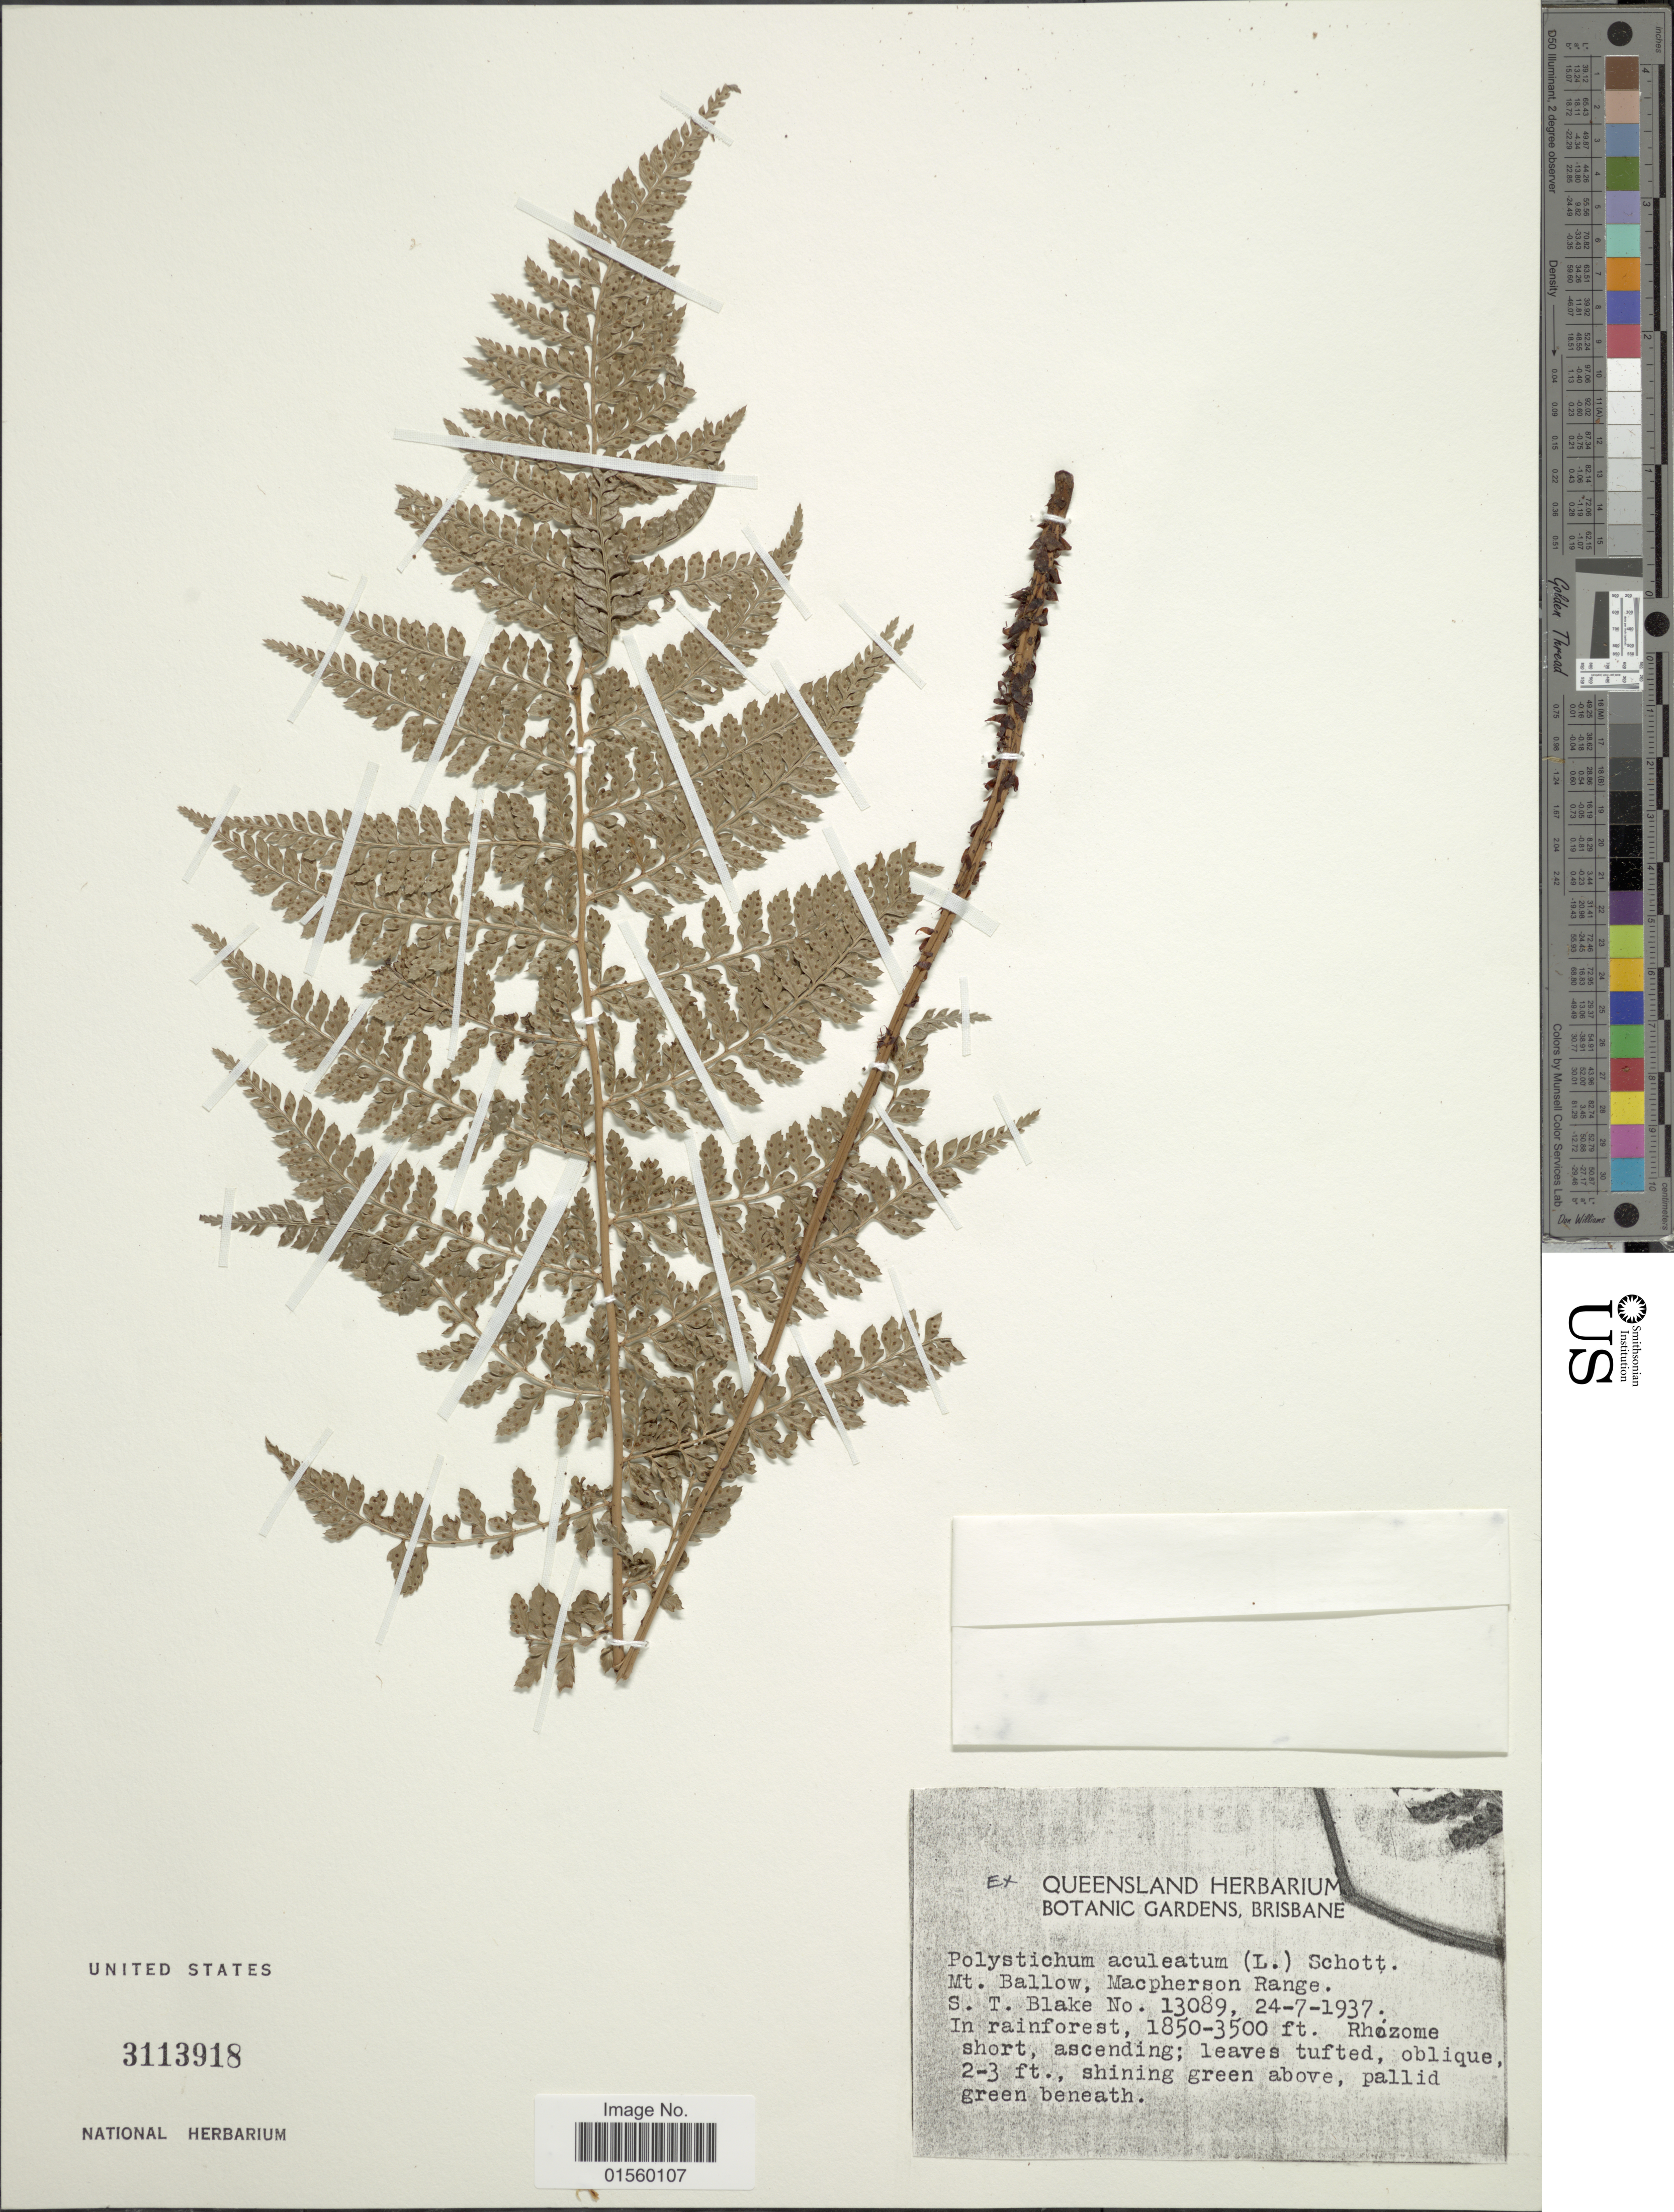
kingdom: Plantae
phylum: Tracheophyta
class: Polypodiopsida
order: Polypodiales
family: Dryopteridaceae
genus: Polystichum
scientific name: Polystichum sp.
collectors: S. T. Blake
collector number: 13089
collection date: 1937-07-24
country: Australia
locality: Mt. Ballow, Macpherson Range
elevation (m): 564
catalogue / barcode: US 3113918